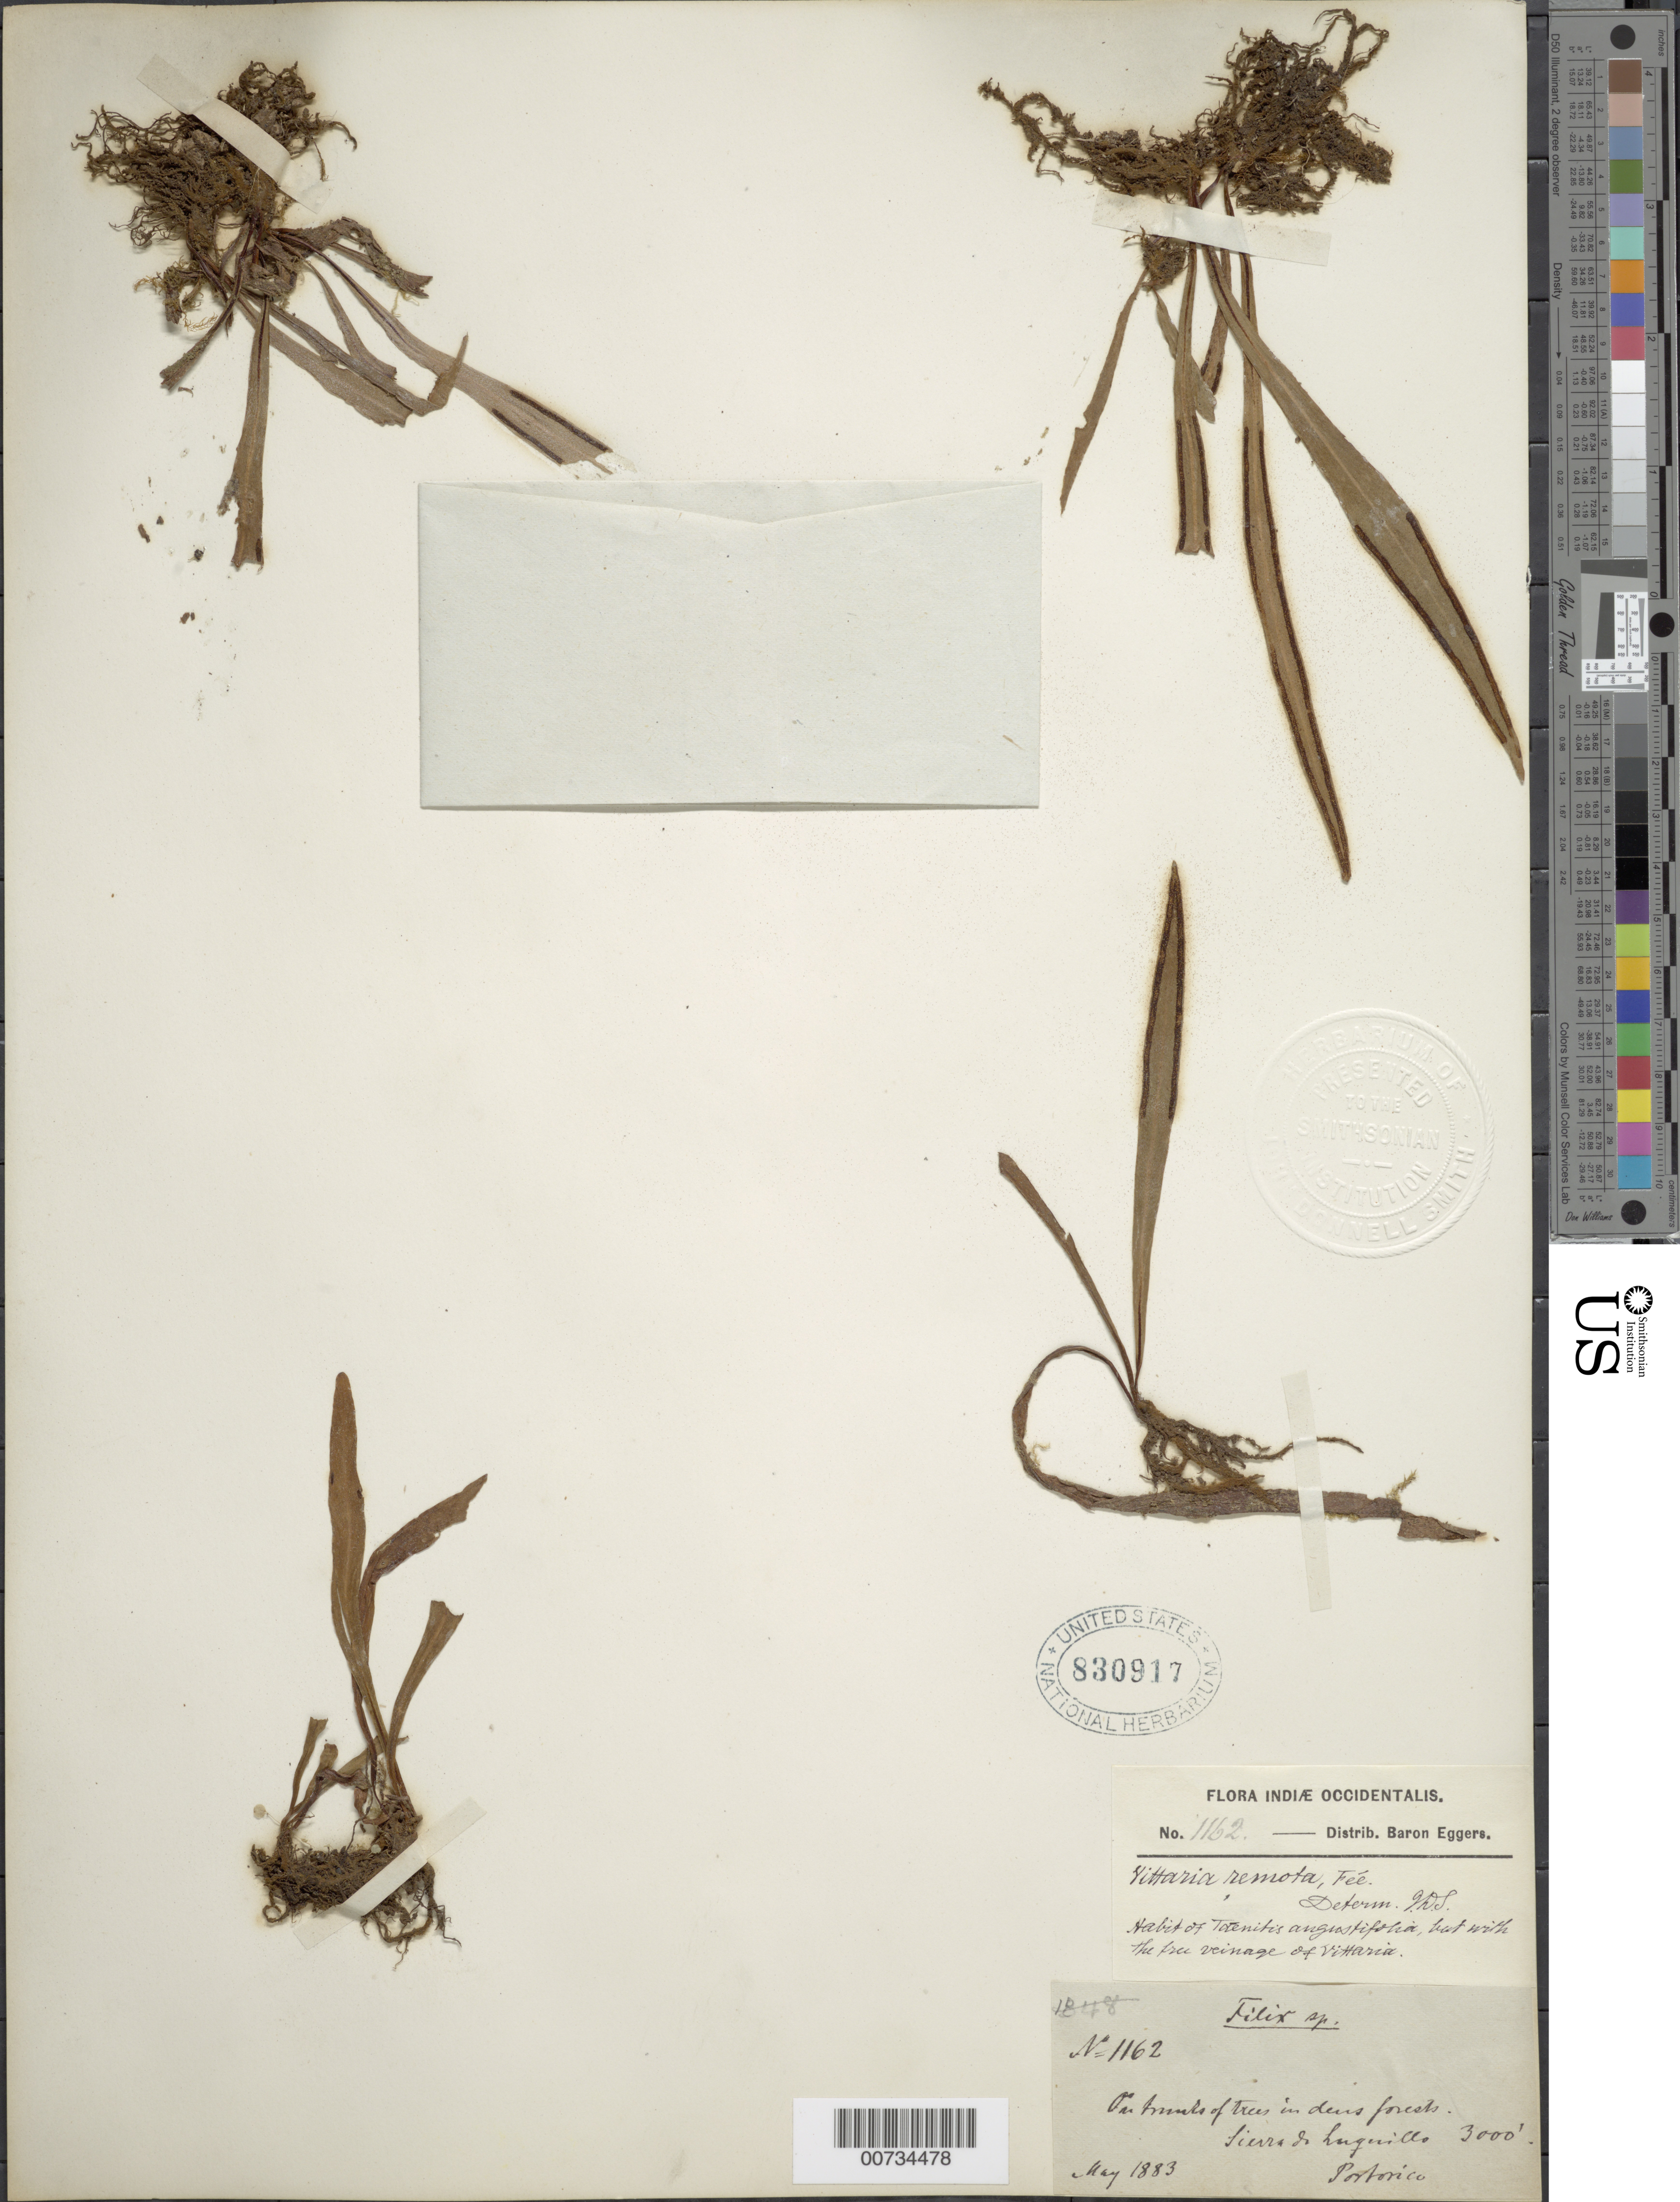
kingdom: Plantae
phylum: Tracheophyta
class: Polypodiopsida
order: Polypodiales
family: Pteridaceae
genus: Radiovittaria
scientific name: Radiovittaria remota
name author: (Fée) E.H. Crane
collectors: H. F. A. von Eggers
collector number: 1162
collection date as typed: May 1883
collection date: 1883-05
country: Puerto Rico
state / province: Luquillo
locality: Sierra de Luquillo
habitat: On trunks of trees in dese forests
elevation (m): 914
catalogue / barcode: US 830917